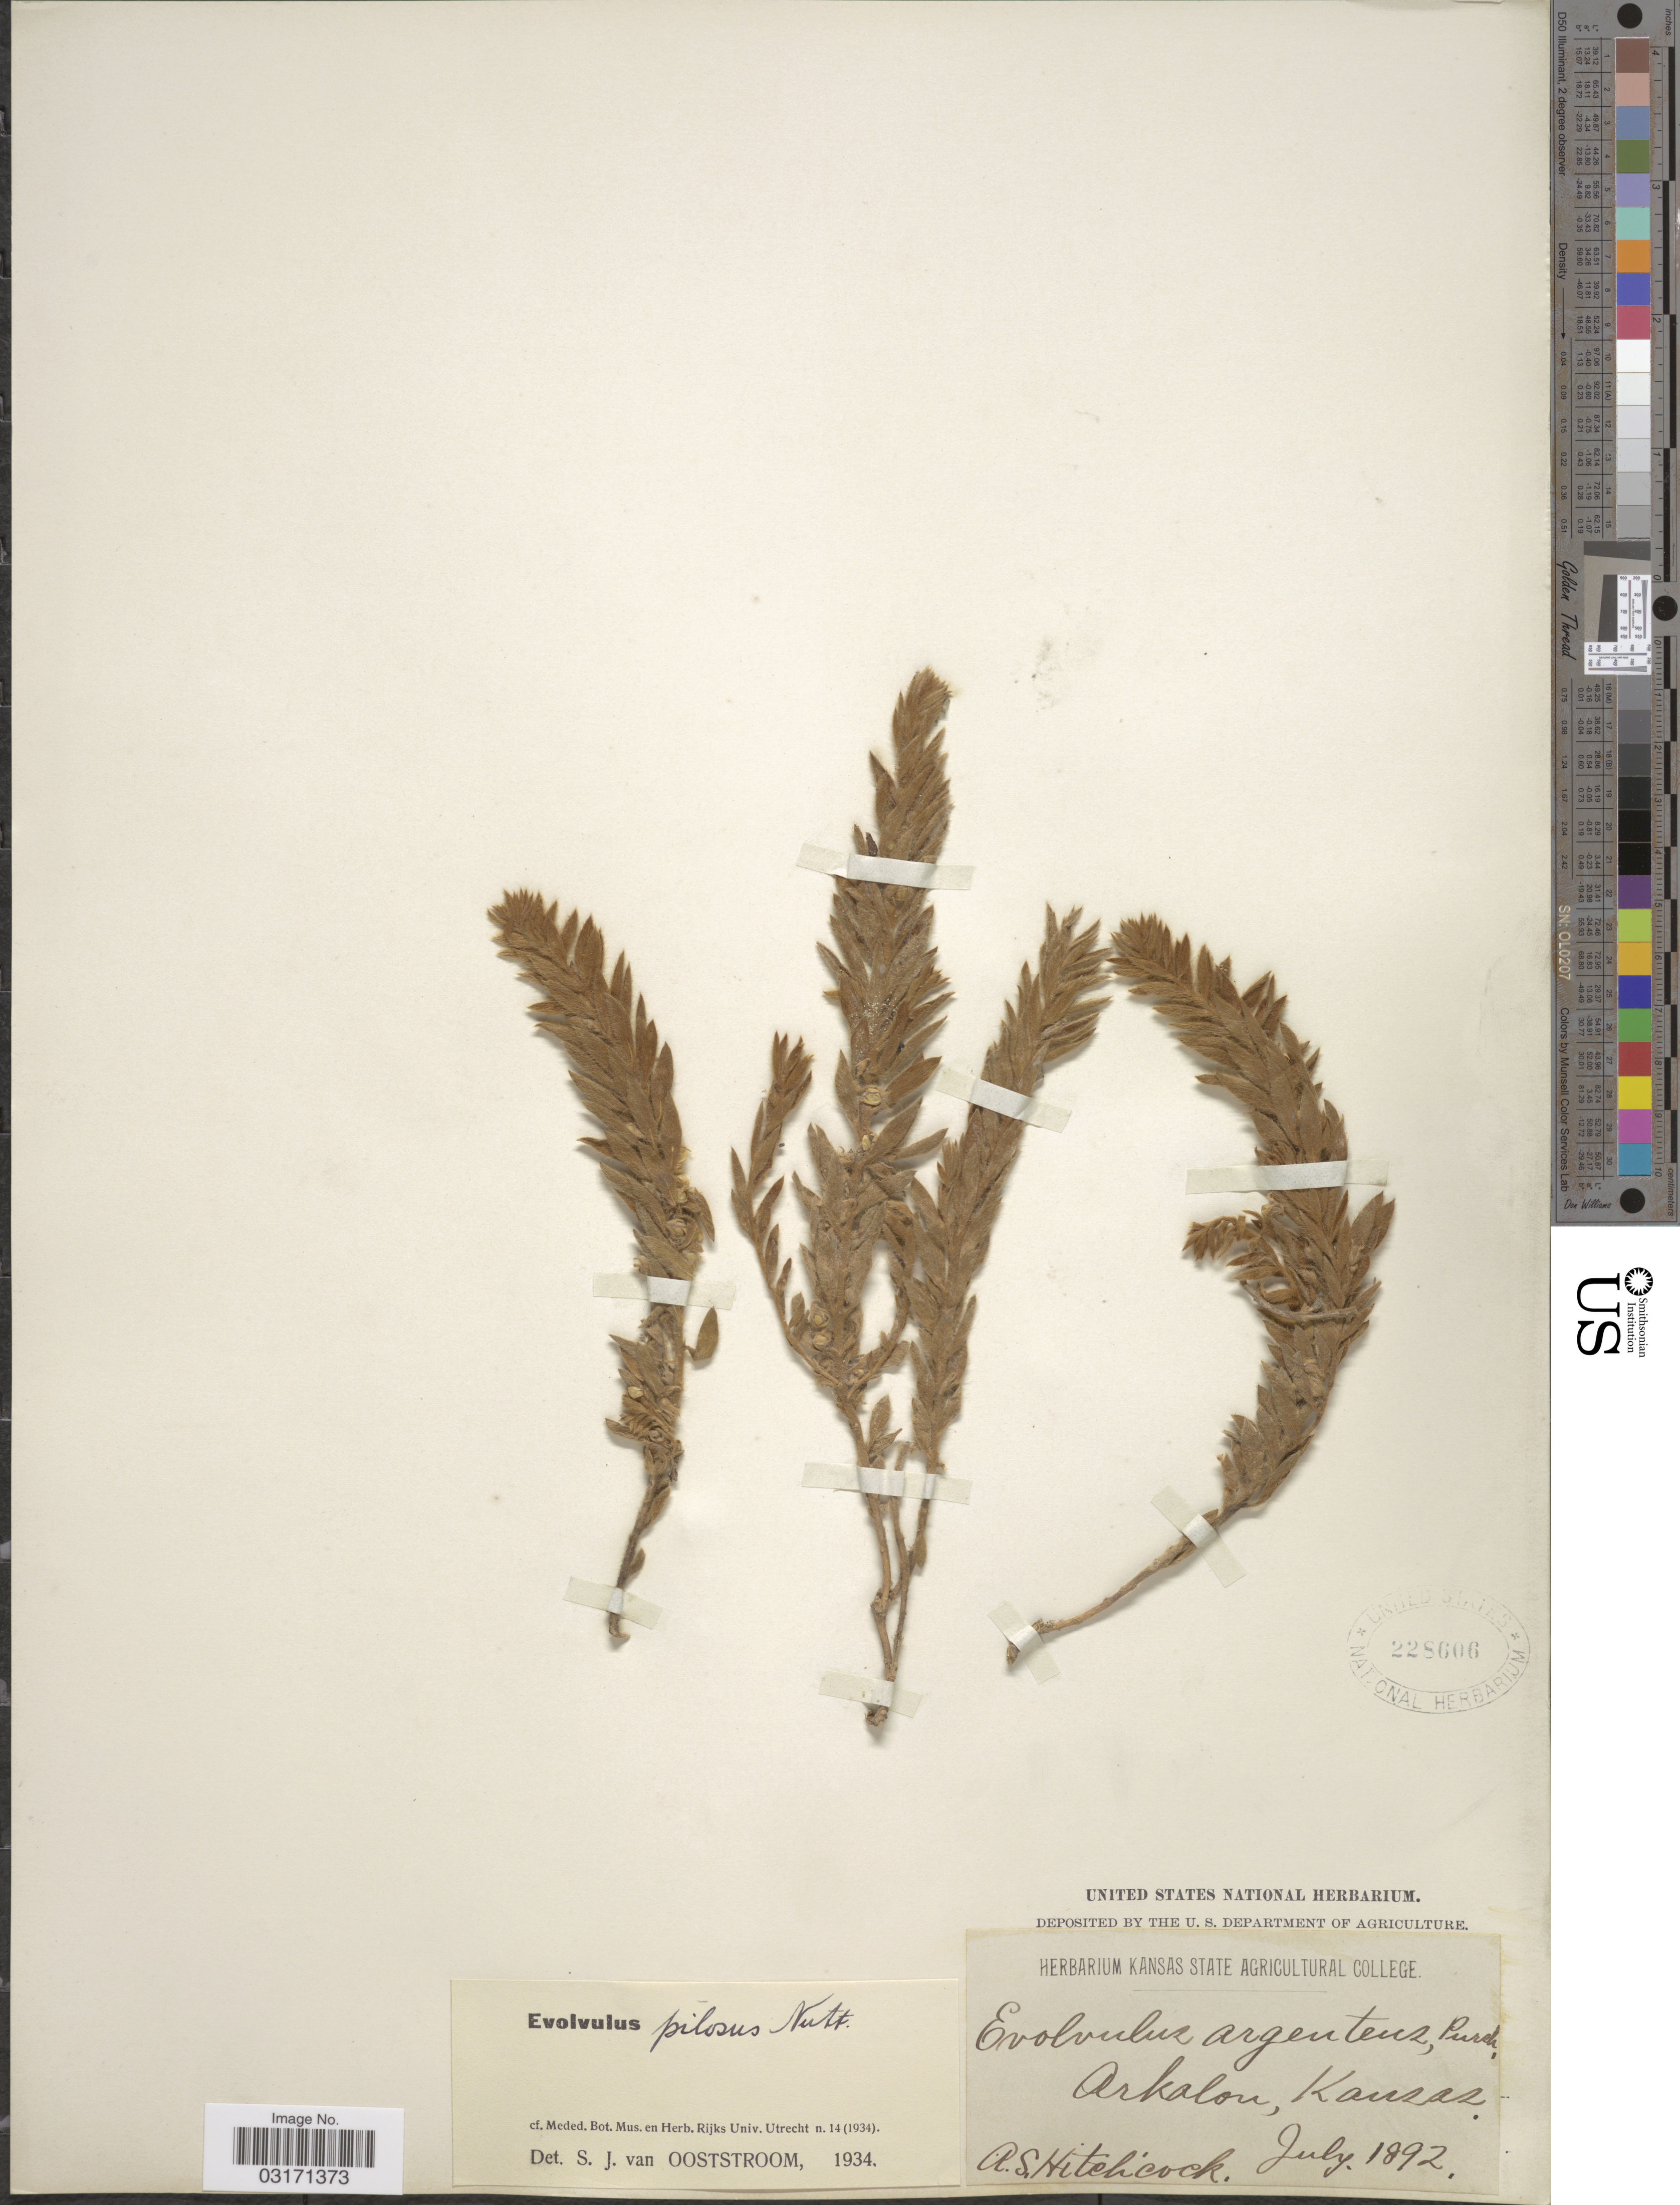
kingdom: Plantae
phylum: Tracheophyta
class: Magnoliopsida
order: Solanales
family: Convolvulaceae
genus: Evolvulus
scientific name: Evolvulus pilosus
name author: Roxb.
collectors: A. S. Hitchcock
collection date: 1892-07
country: United States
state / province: Kansas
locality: Arkalon, Kansas.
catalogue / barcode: US 228606